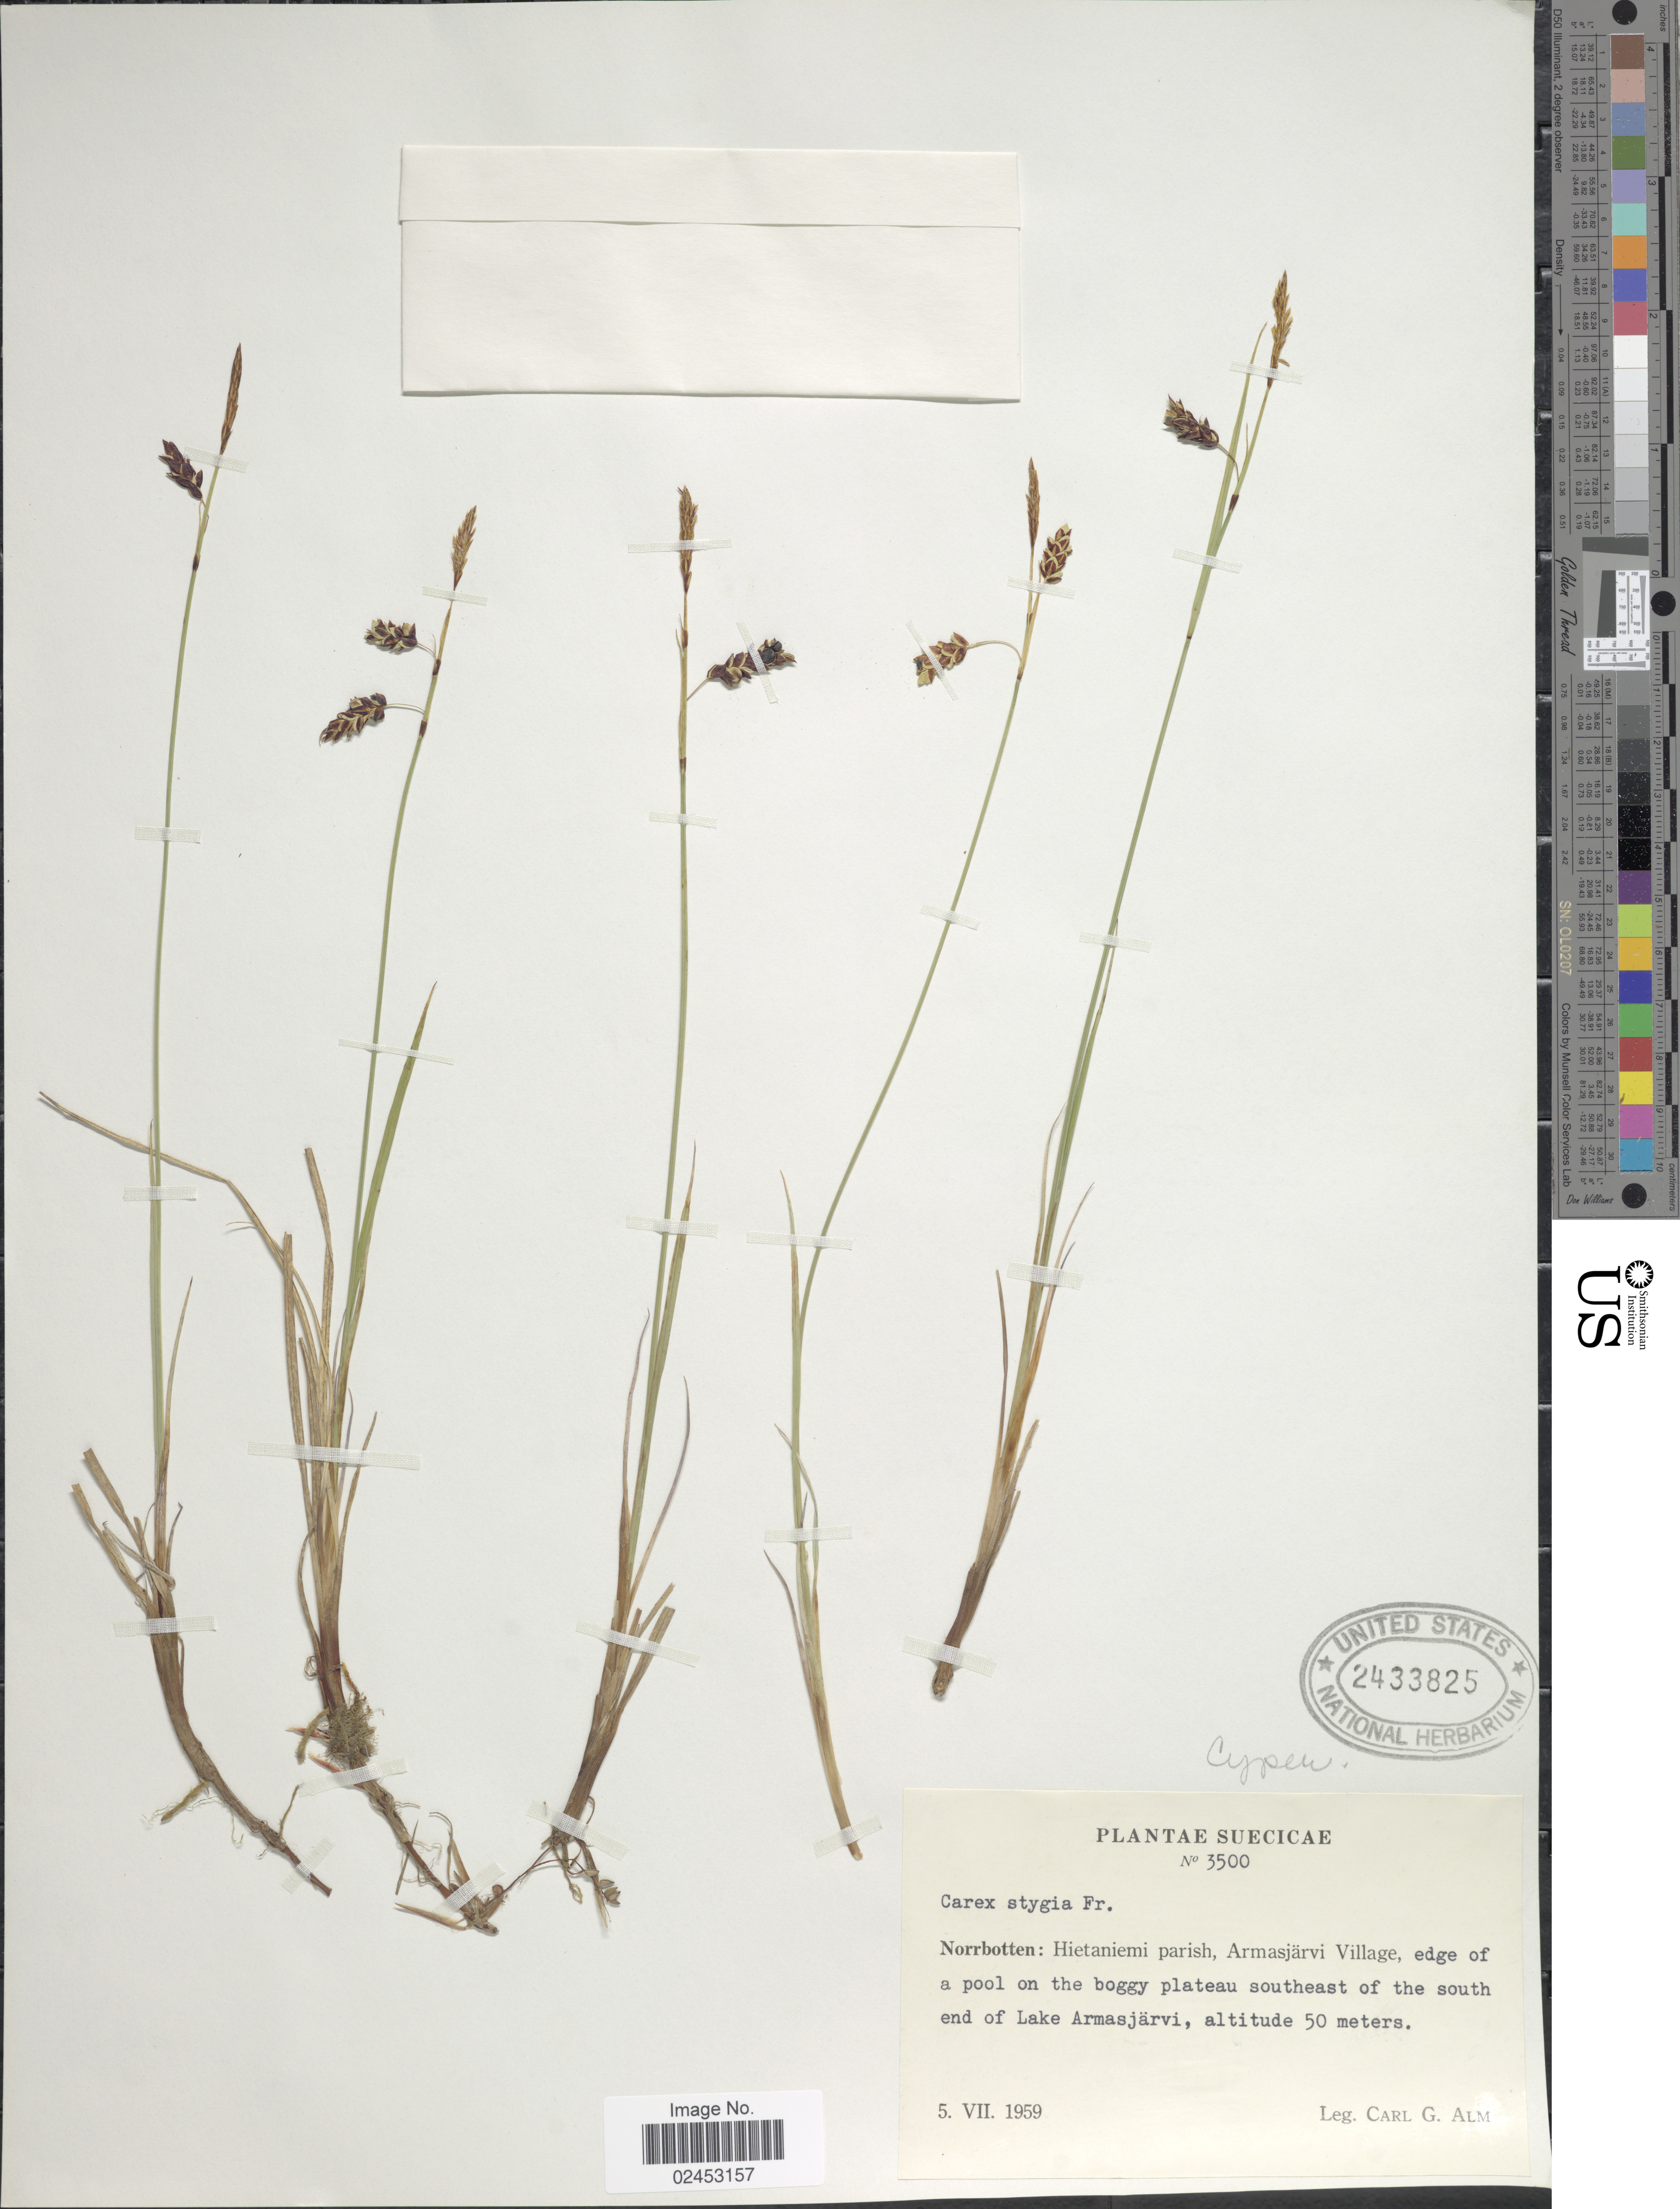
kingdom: Plantae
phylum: Tracheophyta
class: Liliopsida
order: Poales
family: Cyperaceae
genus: Carex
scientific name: Carex x stygia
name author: Fr.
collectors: C. G. Alm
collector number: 3500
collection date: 1959-07-05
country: Sweden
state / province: Norrbotten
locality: Suecicae, Norrbotten: Hietaniemi parish, Armasjarvi Village, edge of a pool on the boggy plateau southeast of the south end of Lake Armasjarvi.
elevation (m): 50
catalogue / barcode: US 2433825